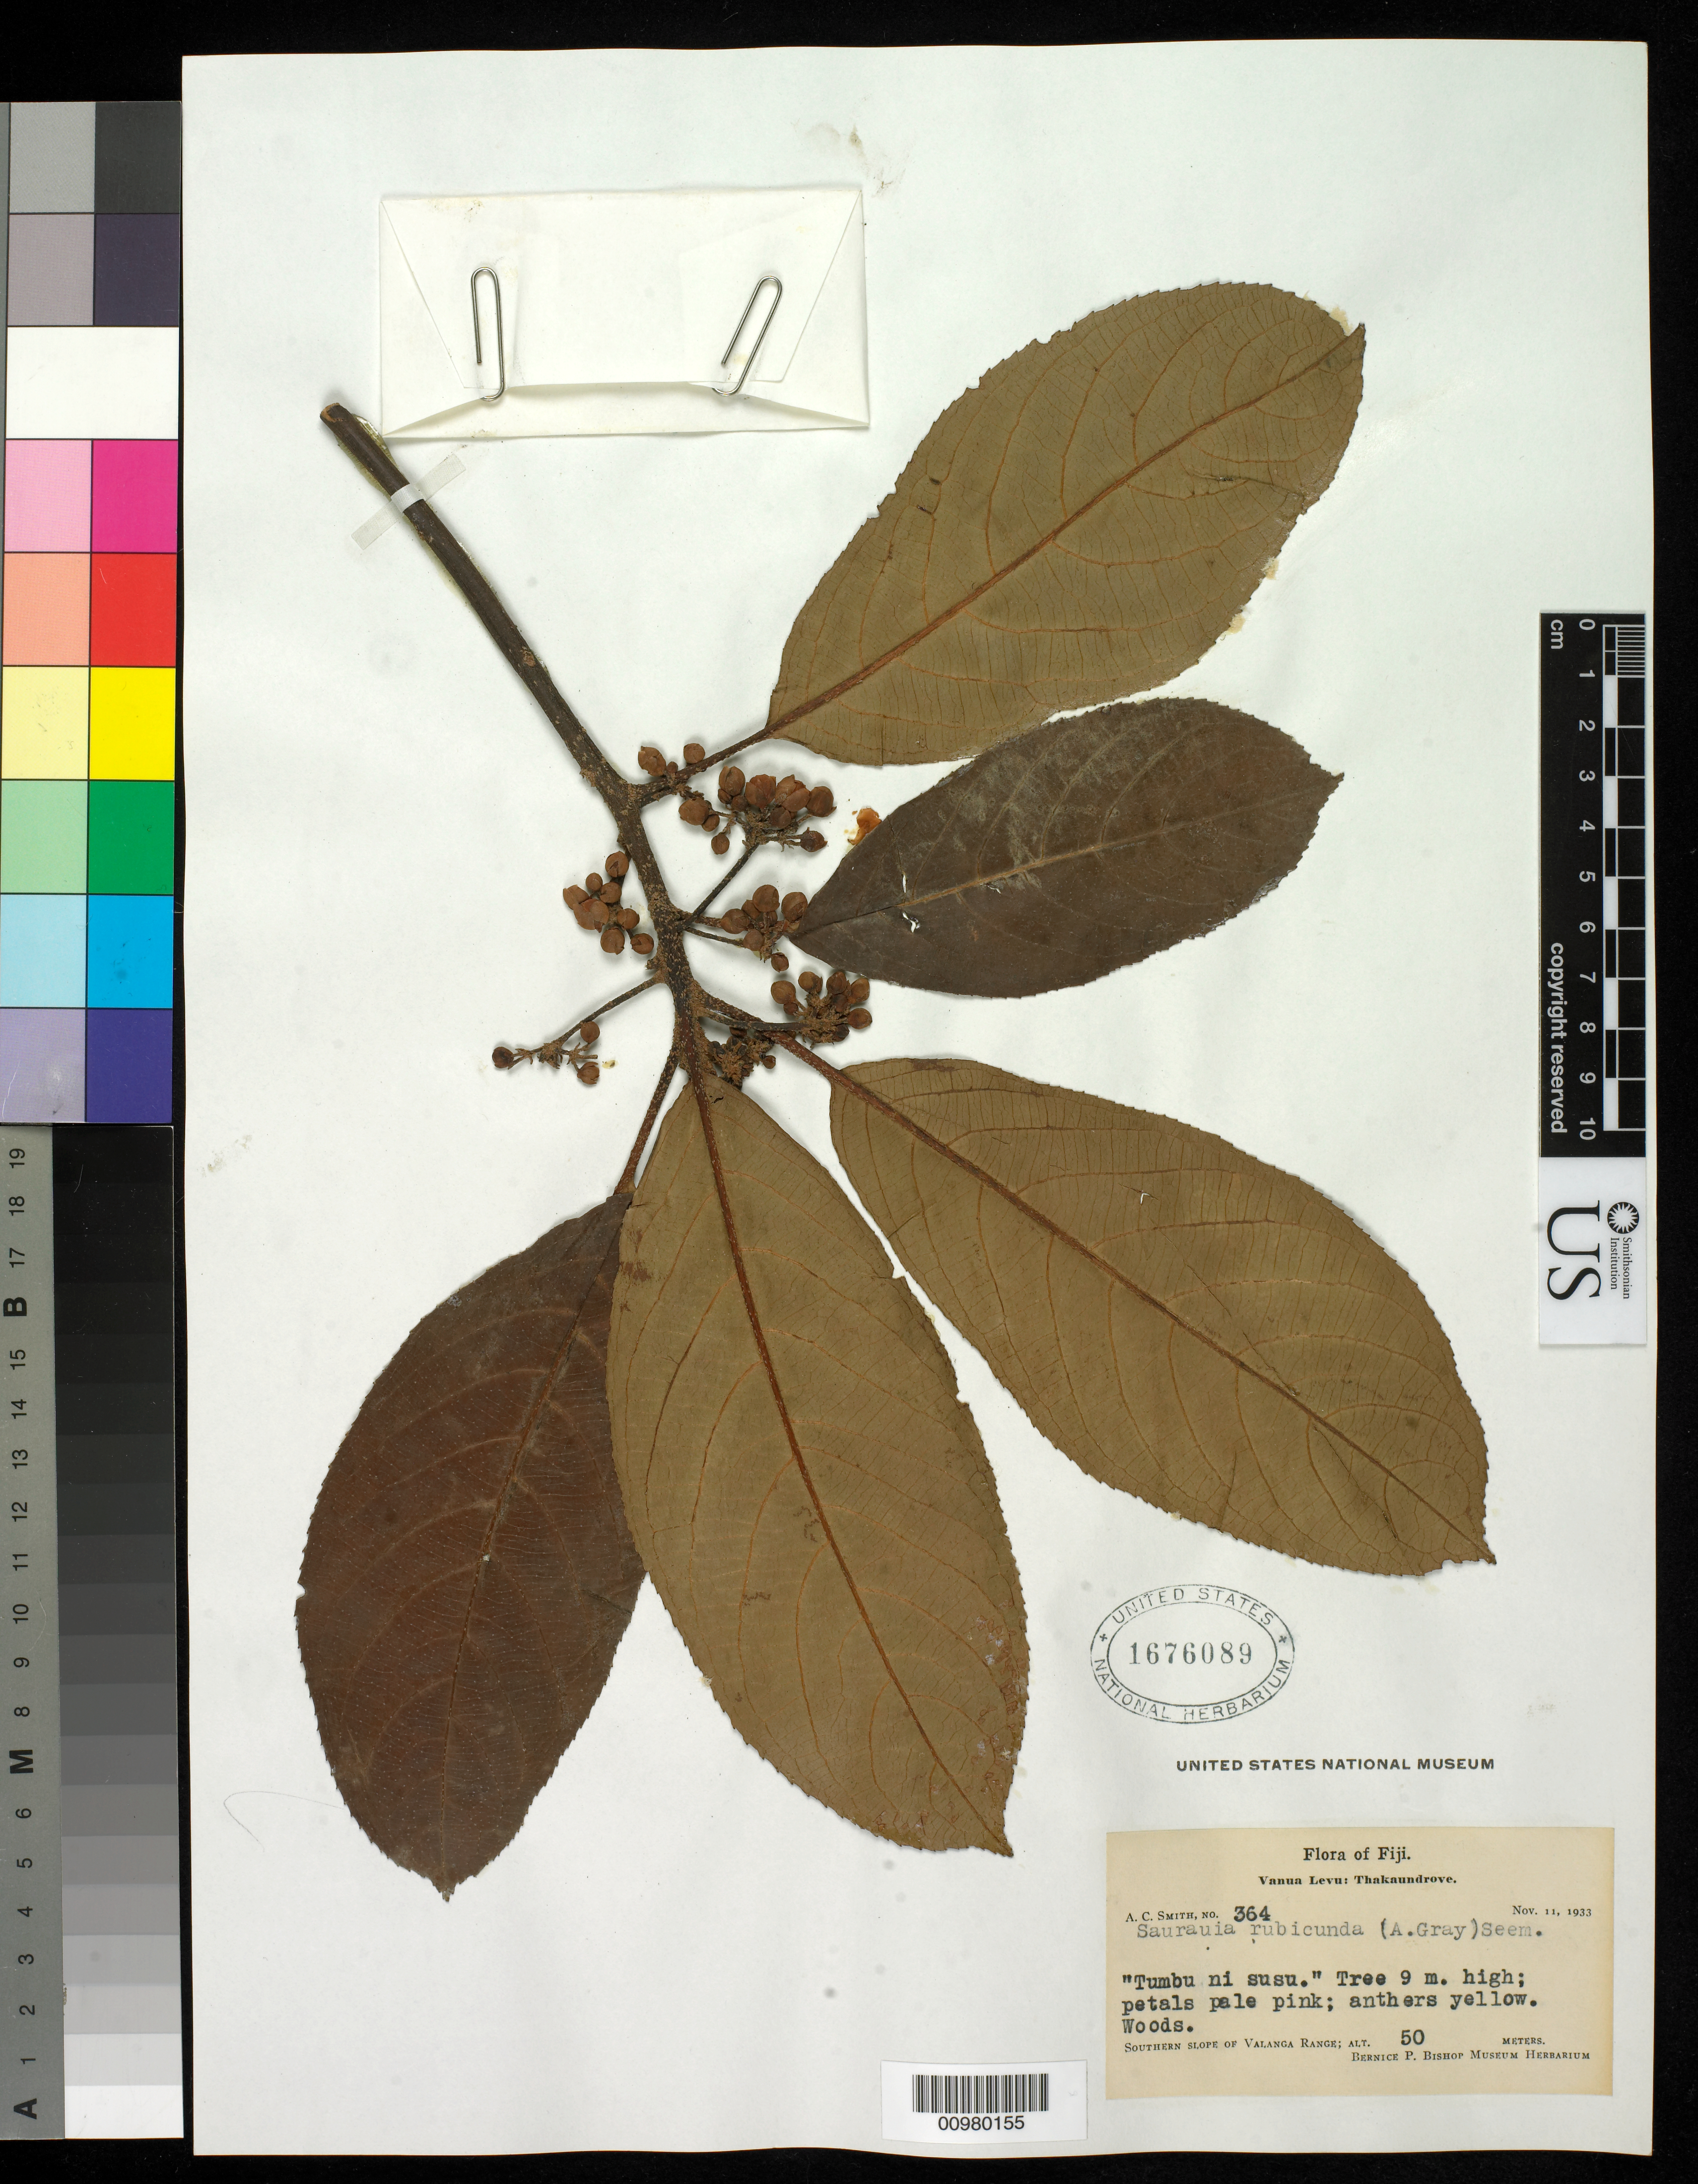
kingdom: Plantae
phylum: Tracheophyta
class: Magnoliopsida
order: Ericales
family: Actinidiaceae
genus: Saurauia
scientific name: Saurauia rubicunda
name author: Seem.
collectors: C. A. Smith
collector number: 364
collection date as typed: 11 Nov 1933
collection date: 1933-11-11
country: Fiji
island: Vanua Levu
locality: Southern slope of Valanga Range. Vanua Levu: Thakanuandrove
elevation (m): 50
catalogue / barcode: US 1676089